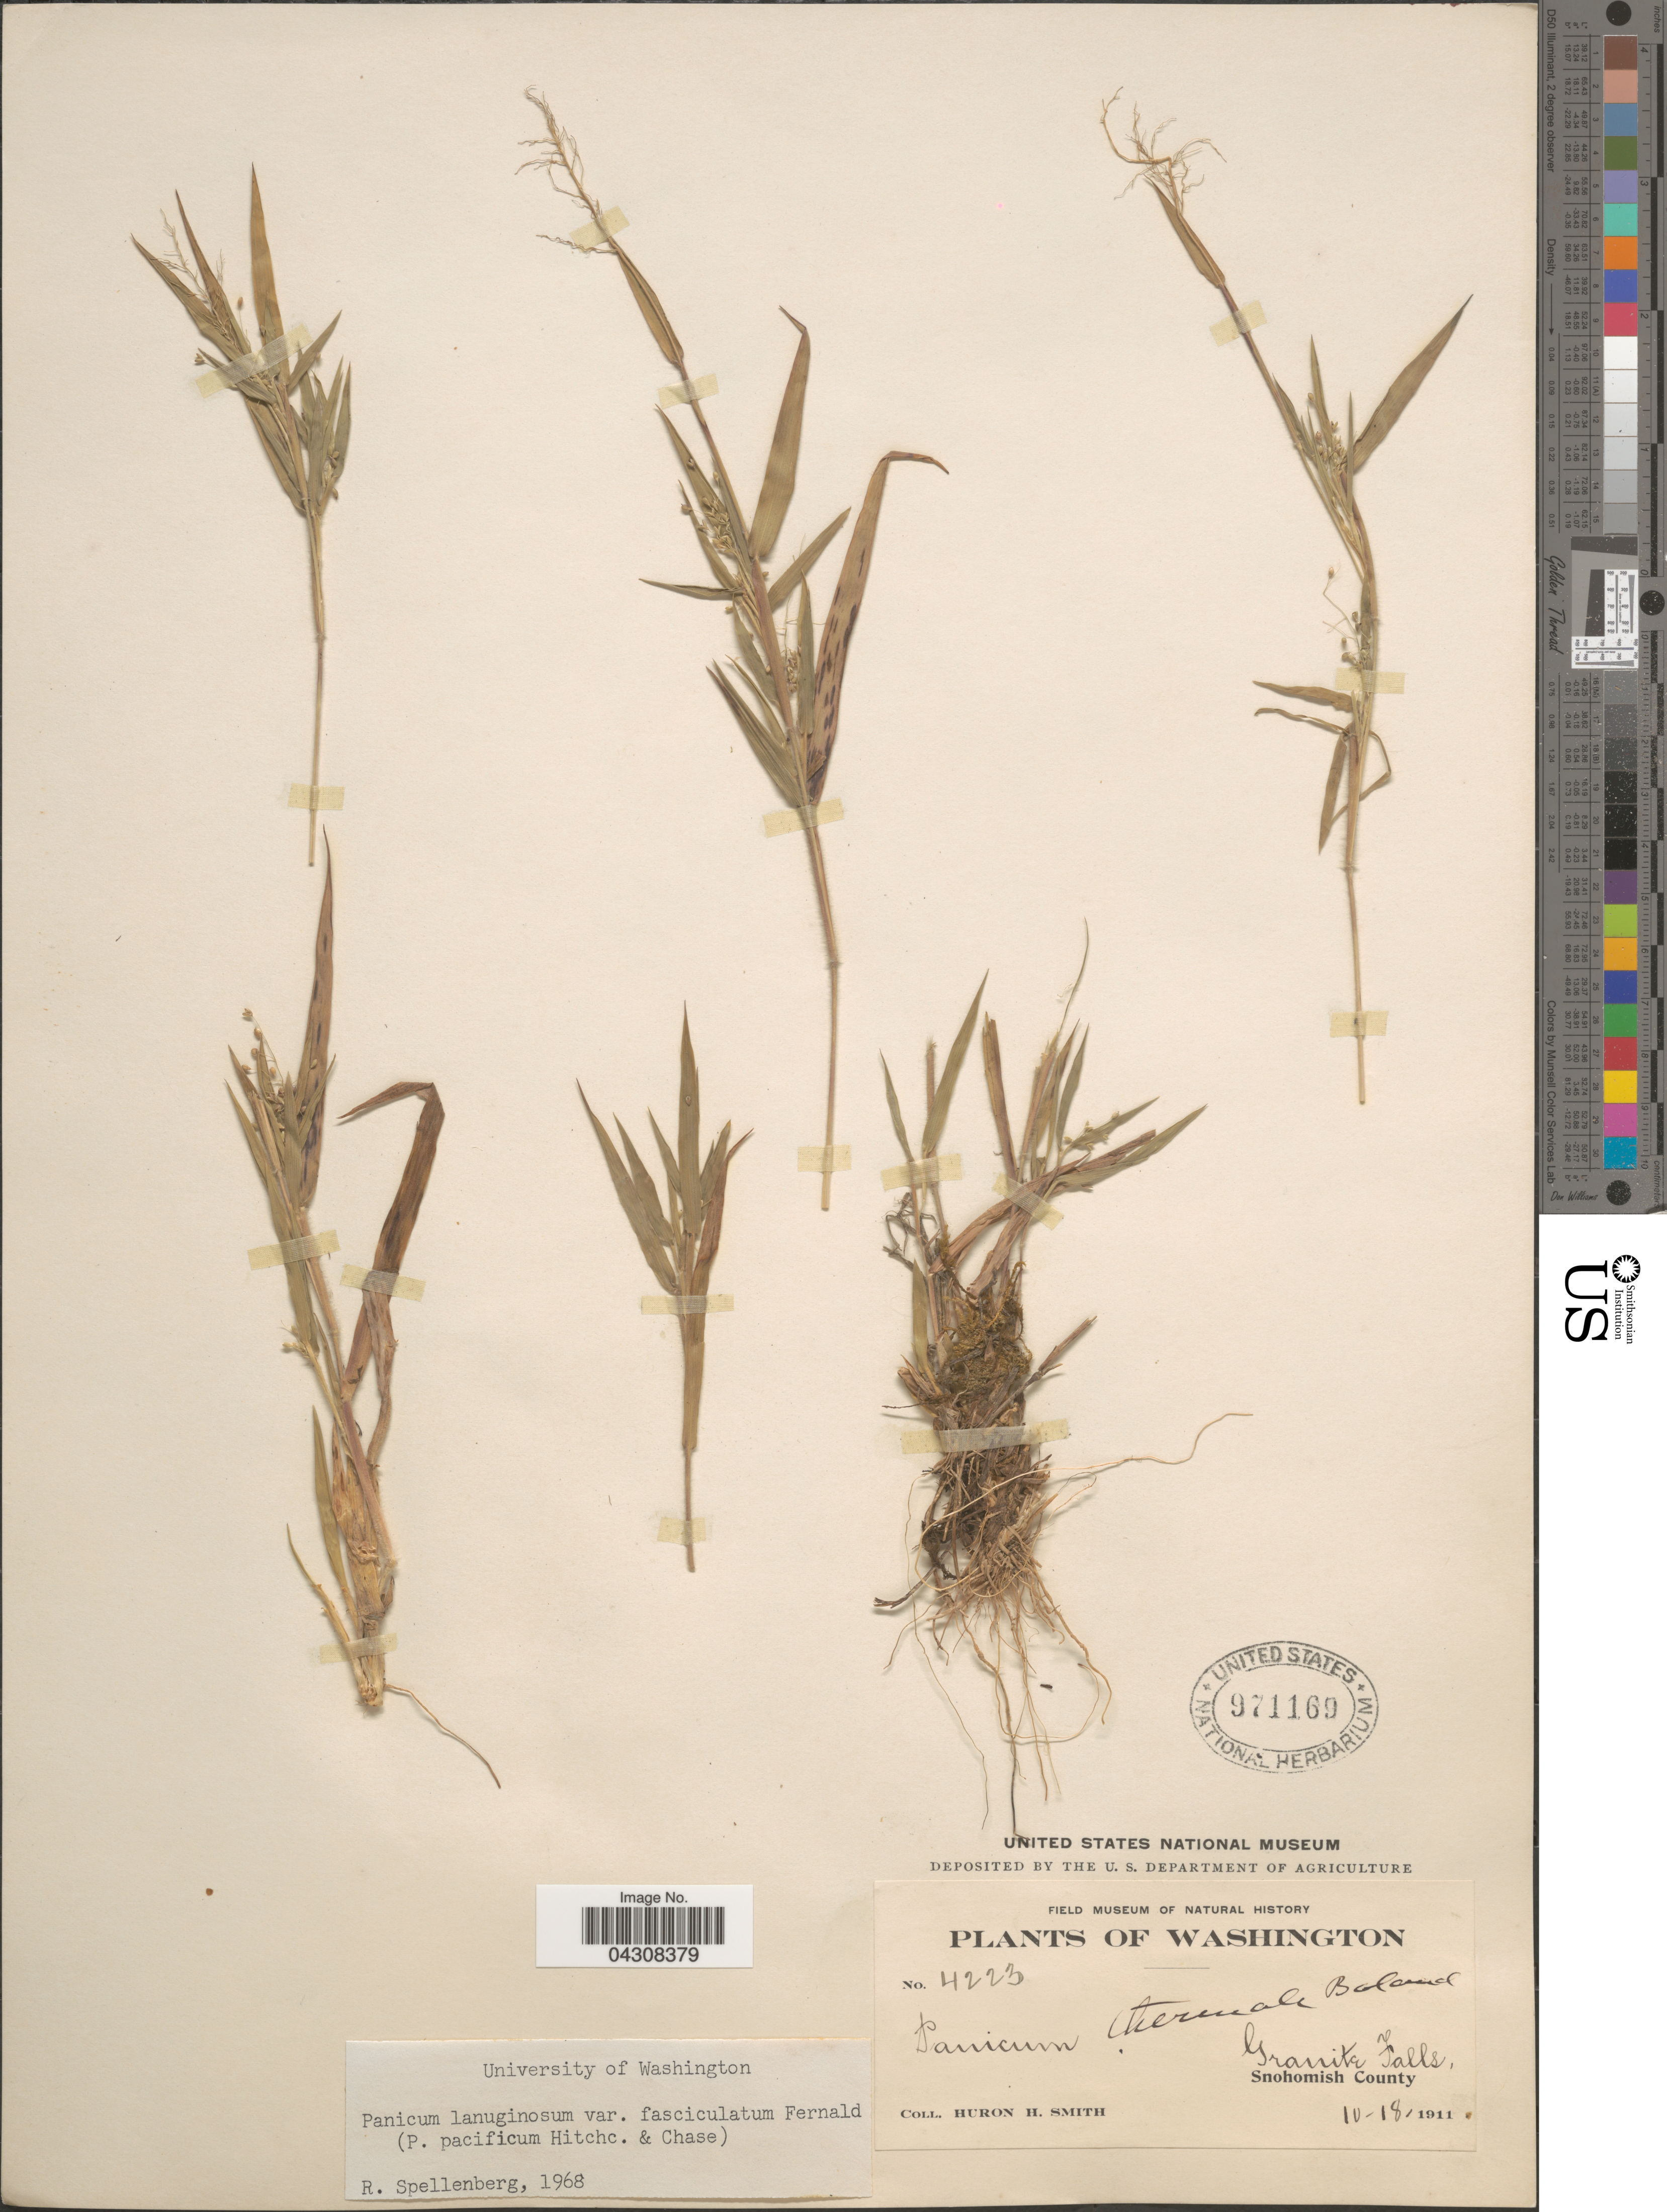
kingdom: Plantae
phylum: Tracheophyta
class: Liliopsida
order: Poales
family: Poaceae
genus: Dichanthelium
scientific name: Dichanthelium acuminatum var. acuminatum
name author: (Sw.) Gould & C.A. Clark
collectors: Huron H. Smith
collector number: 4223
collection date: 1911-10-18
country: United States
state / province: Washington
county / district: Snohomish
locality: Granite Falls. Snohomish County.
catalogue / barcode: US 971169